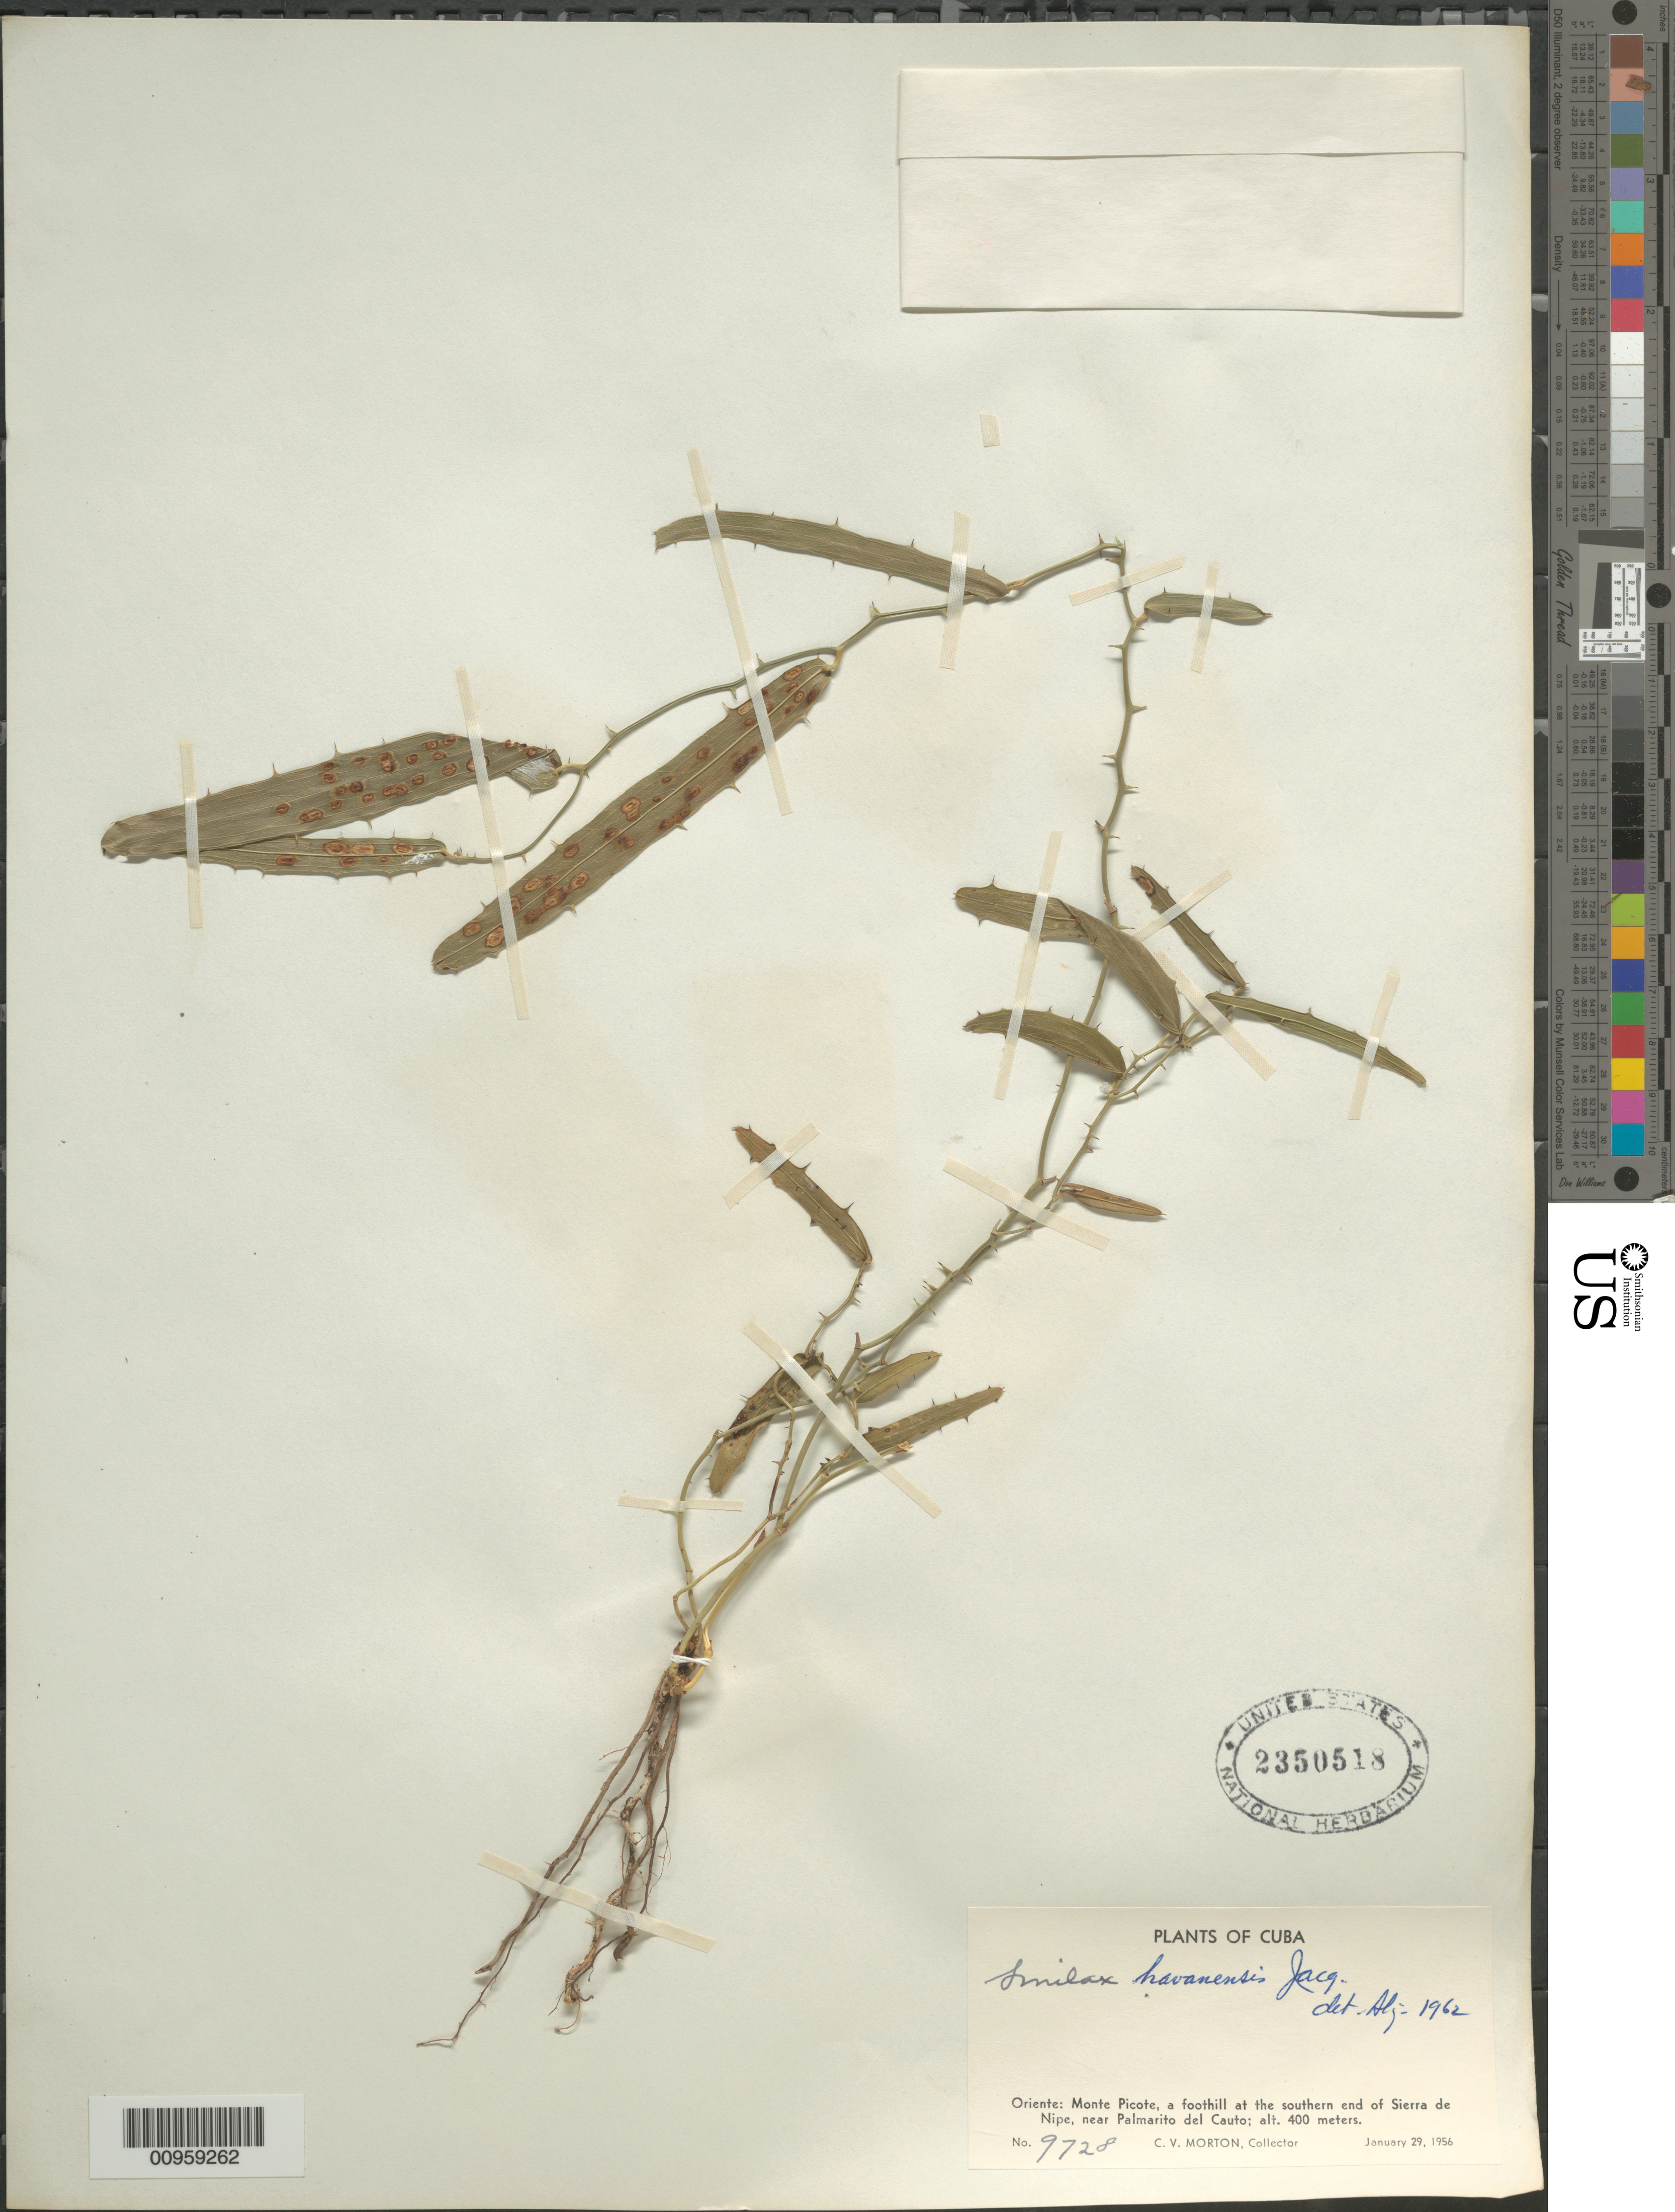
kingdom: Plantae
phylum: Tracheophyta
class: Liliopsida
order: Liliales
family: Smilacaceae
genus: Smilax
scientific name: Smilax havanensis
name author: Jacq.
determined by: Liogier, Alain H.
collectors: C. V. Morton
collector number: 9728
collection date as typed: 29 Jan 1956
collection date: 1956-01-29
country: Cuba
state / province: Holguín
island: Cuba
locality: Monte Picote, at the southern end of Sierra de Nipe, near Palmarito del Cauto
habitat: Foothill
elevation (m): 400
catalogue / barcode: US 2350518